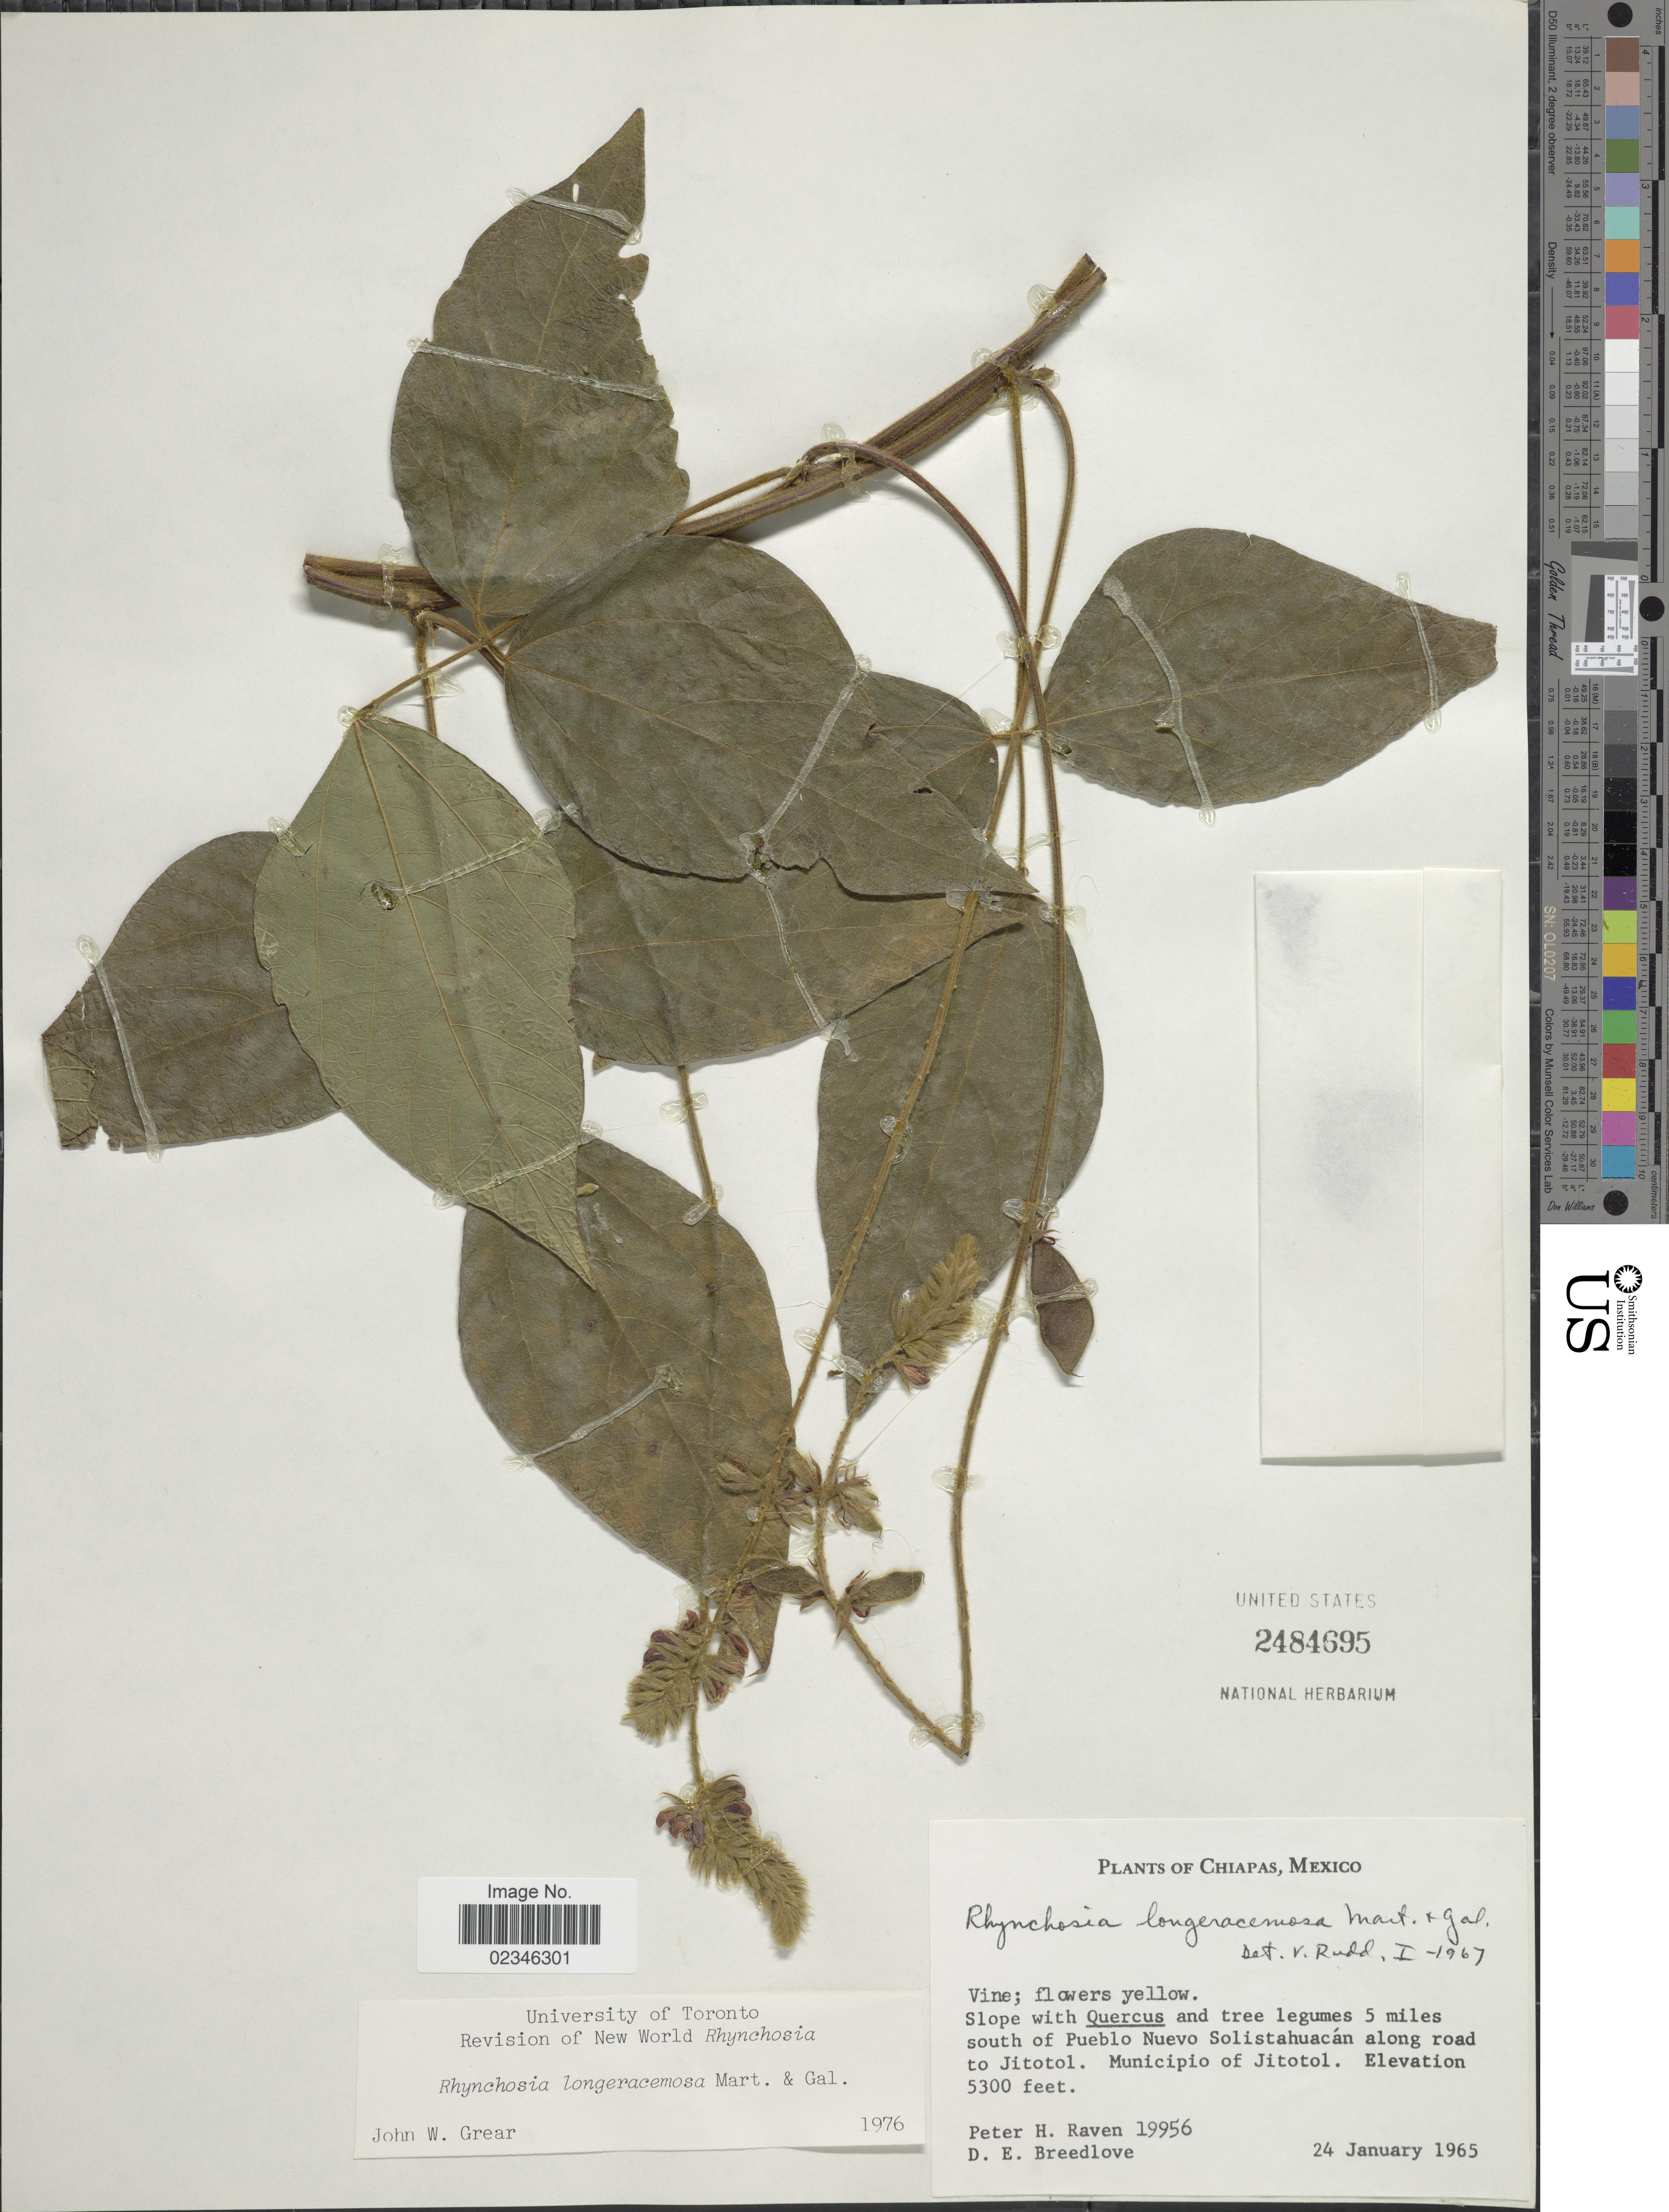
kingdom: Plantae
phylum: Tracheophyta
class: Magnoliopsida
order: Fabales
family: Fabaceae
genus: Rhynchosia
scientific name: Rhynchosia longeracemosa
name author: M. Martens & Galeotti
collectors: P. Raven & D. E. Breedlove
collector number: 19956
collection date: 1965-01-24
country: Mexico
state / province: Chiapas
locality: Slope with Quercus and tree legumes 5 miles south of Pueblo Nuevo Solistahuacan along road to Jitotol. Municipio of Jitotol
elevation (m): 1615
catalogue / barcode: US 2484695